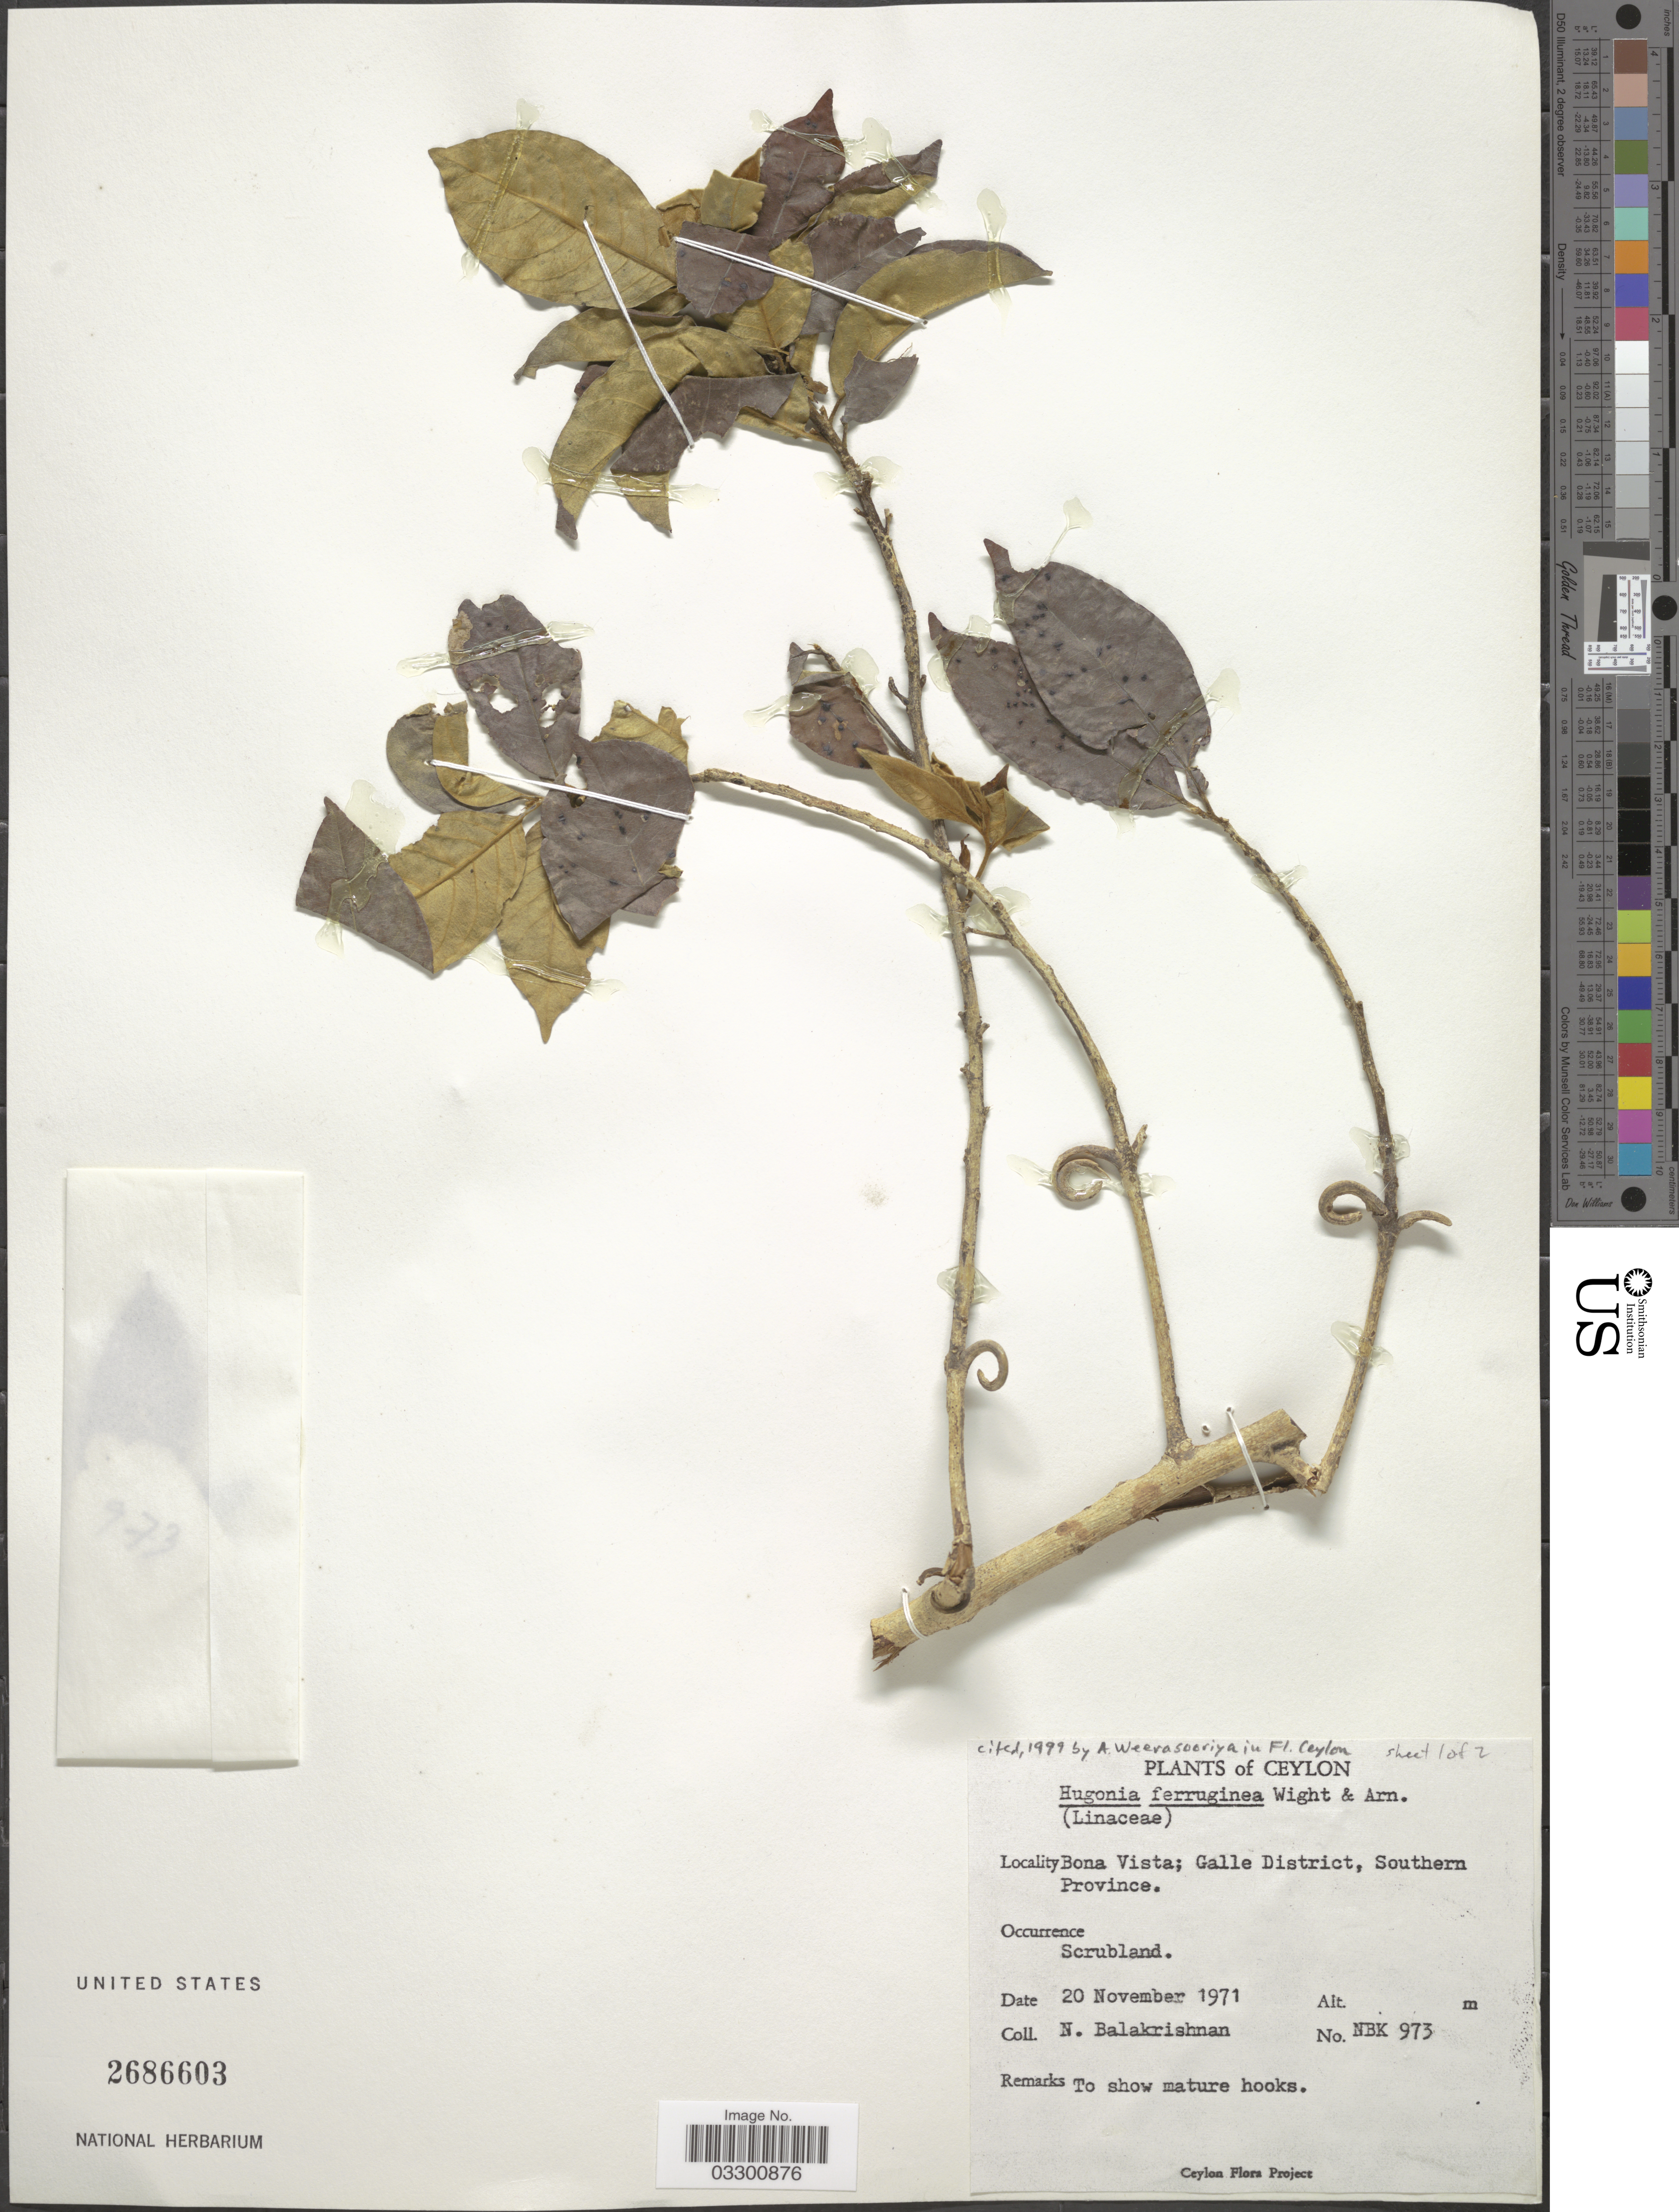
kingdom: Plantae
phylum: Tracheophyta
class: Magnoliopsida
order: Malpighiales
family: Linaceae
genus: Hugonia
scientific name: Hugonia ferruginea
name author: Wight & Arn.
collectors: N. Balakrishnan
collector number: NBK973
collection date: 1971-11-20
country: Sri Lanka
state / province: Southern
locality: Ceylon, Bona Vista; Galle District.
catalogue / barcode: US 2686603